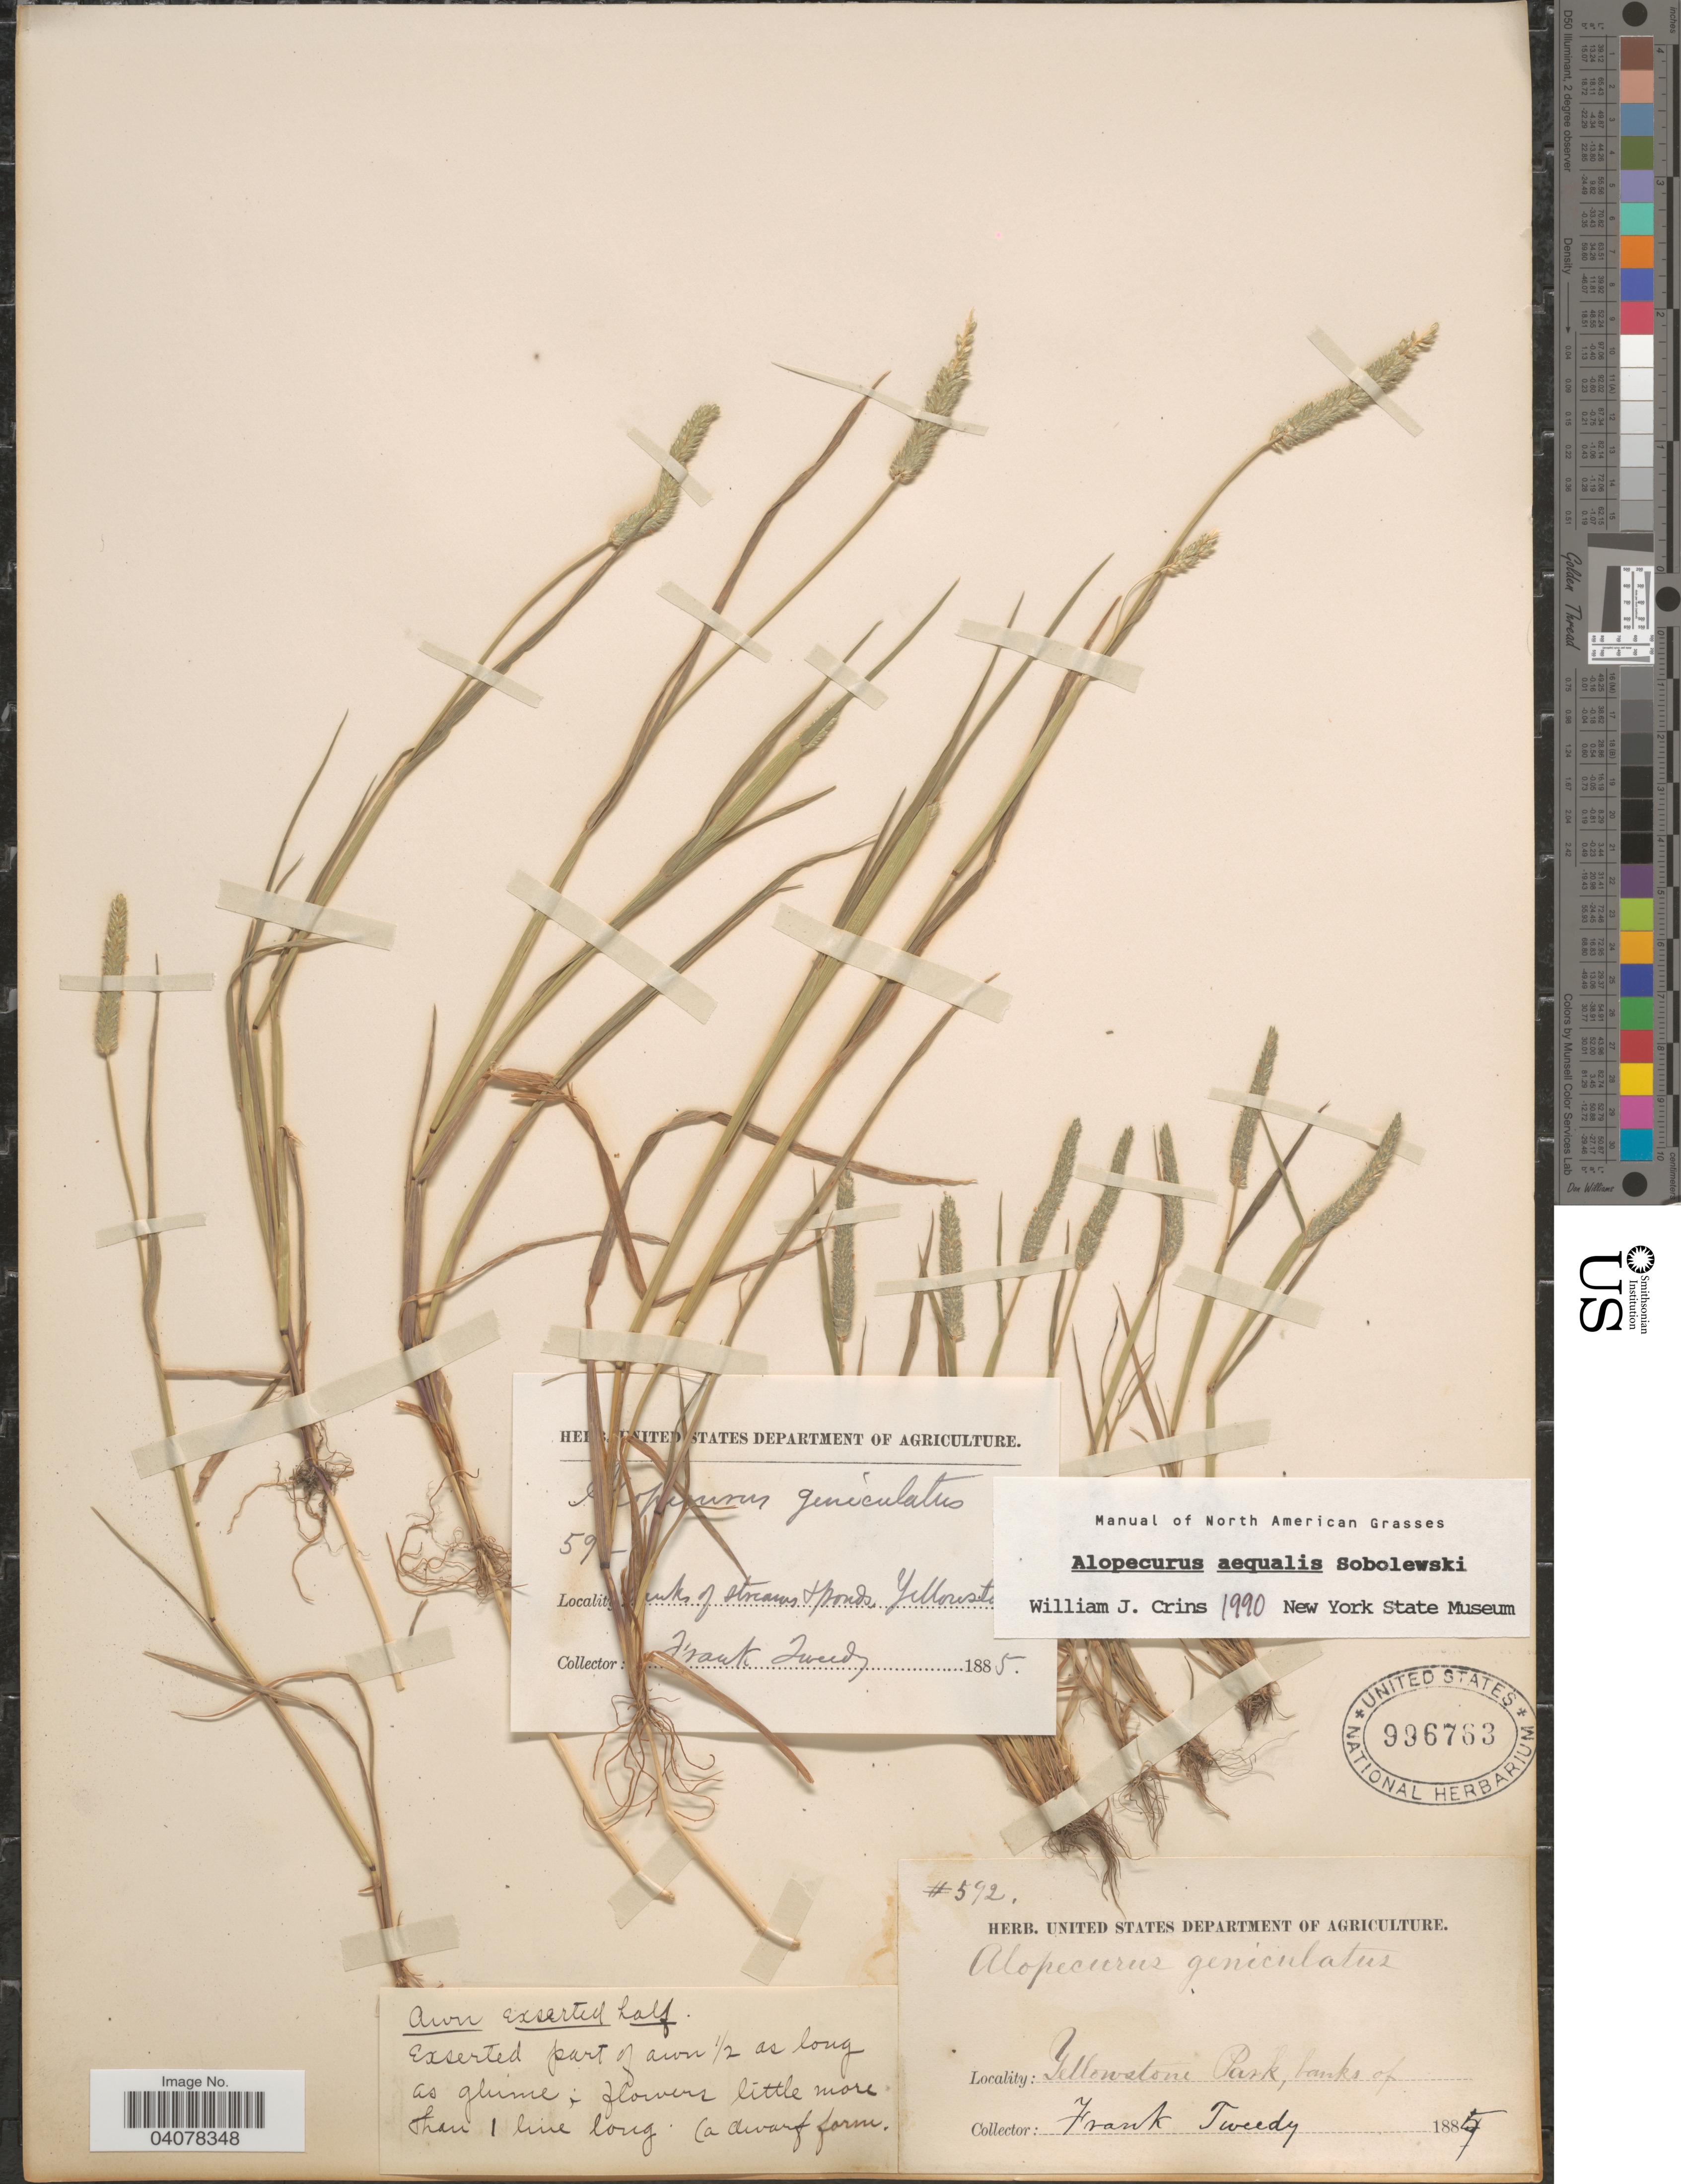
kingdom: Plantae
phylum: Tracheophyta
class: Liliopsida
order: Poales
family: Poaceae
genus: Alopecurus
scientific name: Alopecurus aequalis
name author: Sobol.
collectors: F. Tweedy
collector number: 592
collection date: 1885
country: United States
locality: Yellowstone Park, banks of streams & ponds.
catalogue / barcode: US 996763